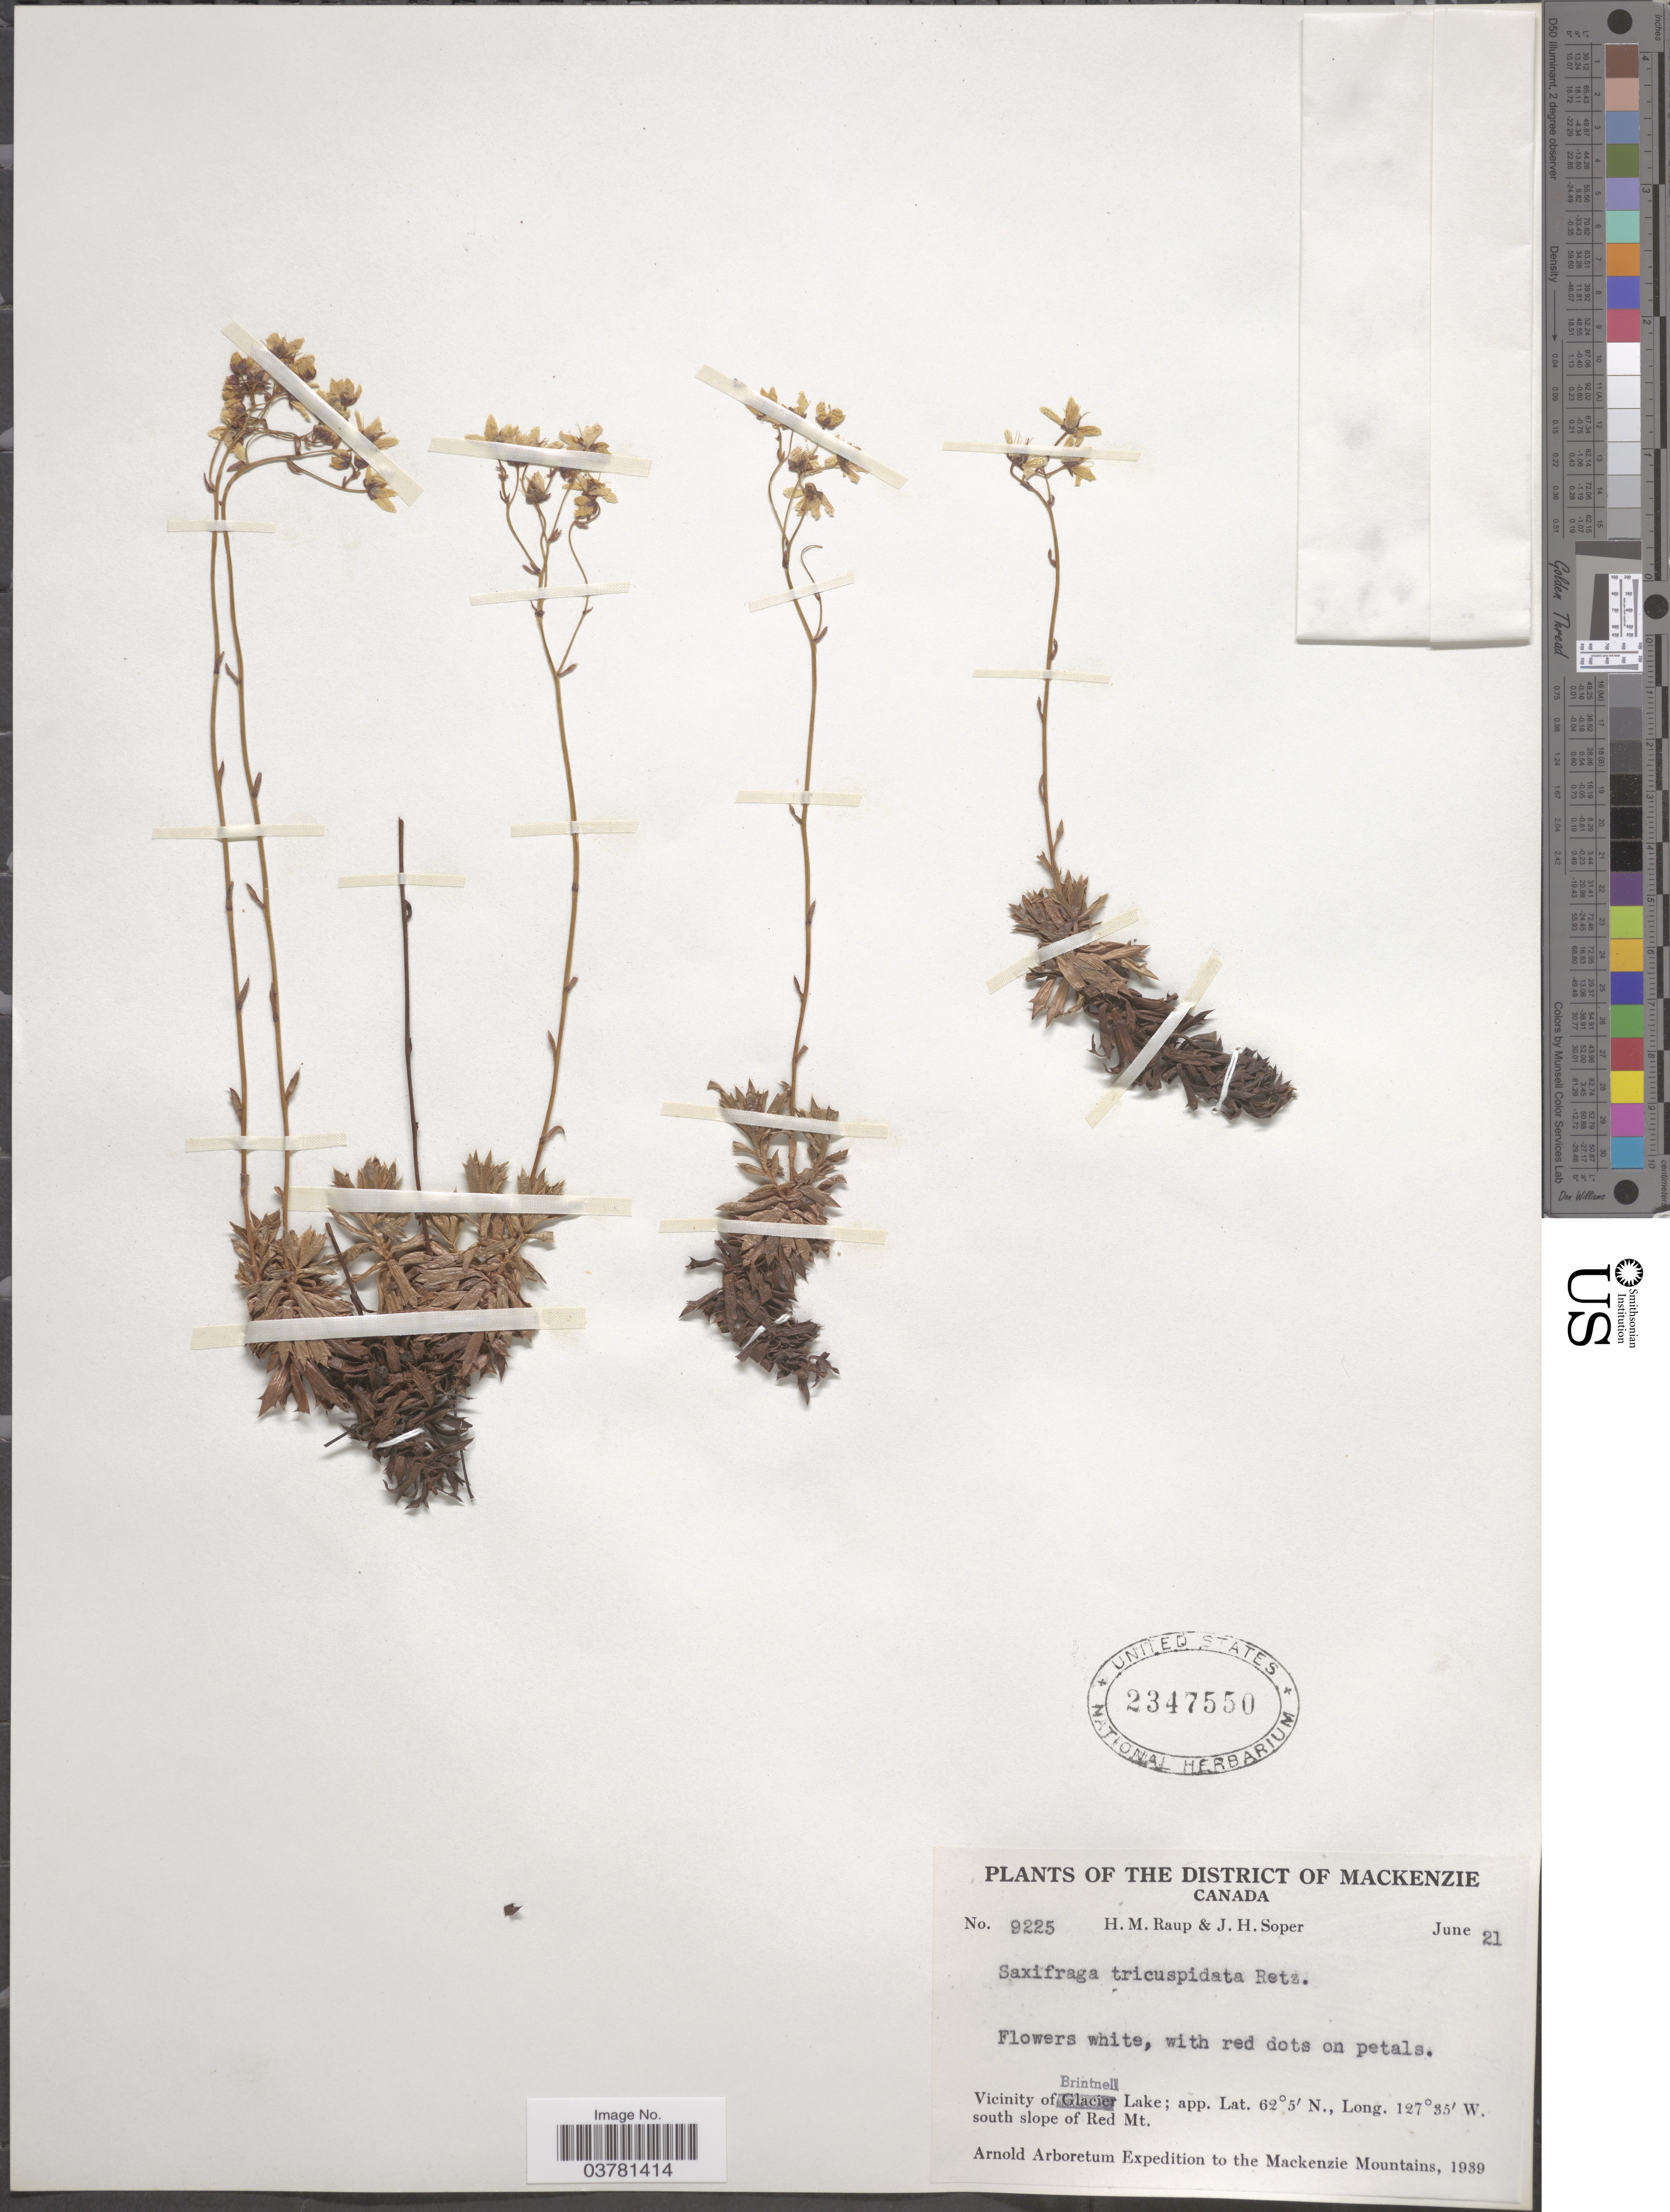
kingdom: Plantae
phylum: Tracheophyta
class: Magnoliopsida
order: Saxifragales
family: Saxifragaceae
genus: Saxifraga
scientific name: Saxifraga tricuspidata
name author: Rottb.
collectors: H. Raup & J. H. Soper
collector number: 9225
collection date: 1939-06-21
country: Canada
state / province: Alberta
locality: The District of Mackenzie. Vicinity of Brintnell Lake; south slope of Red Mt. Arnold Arboretum Expedition to the Mackenzie Mountains, 1939.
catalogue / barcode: US 2347550